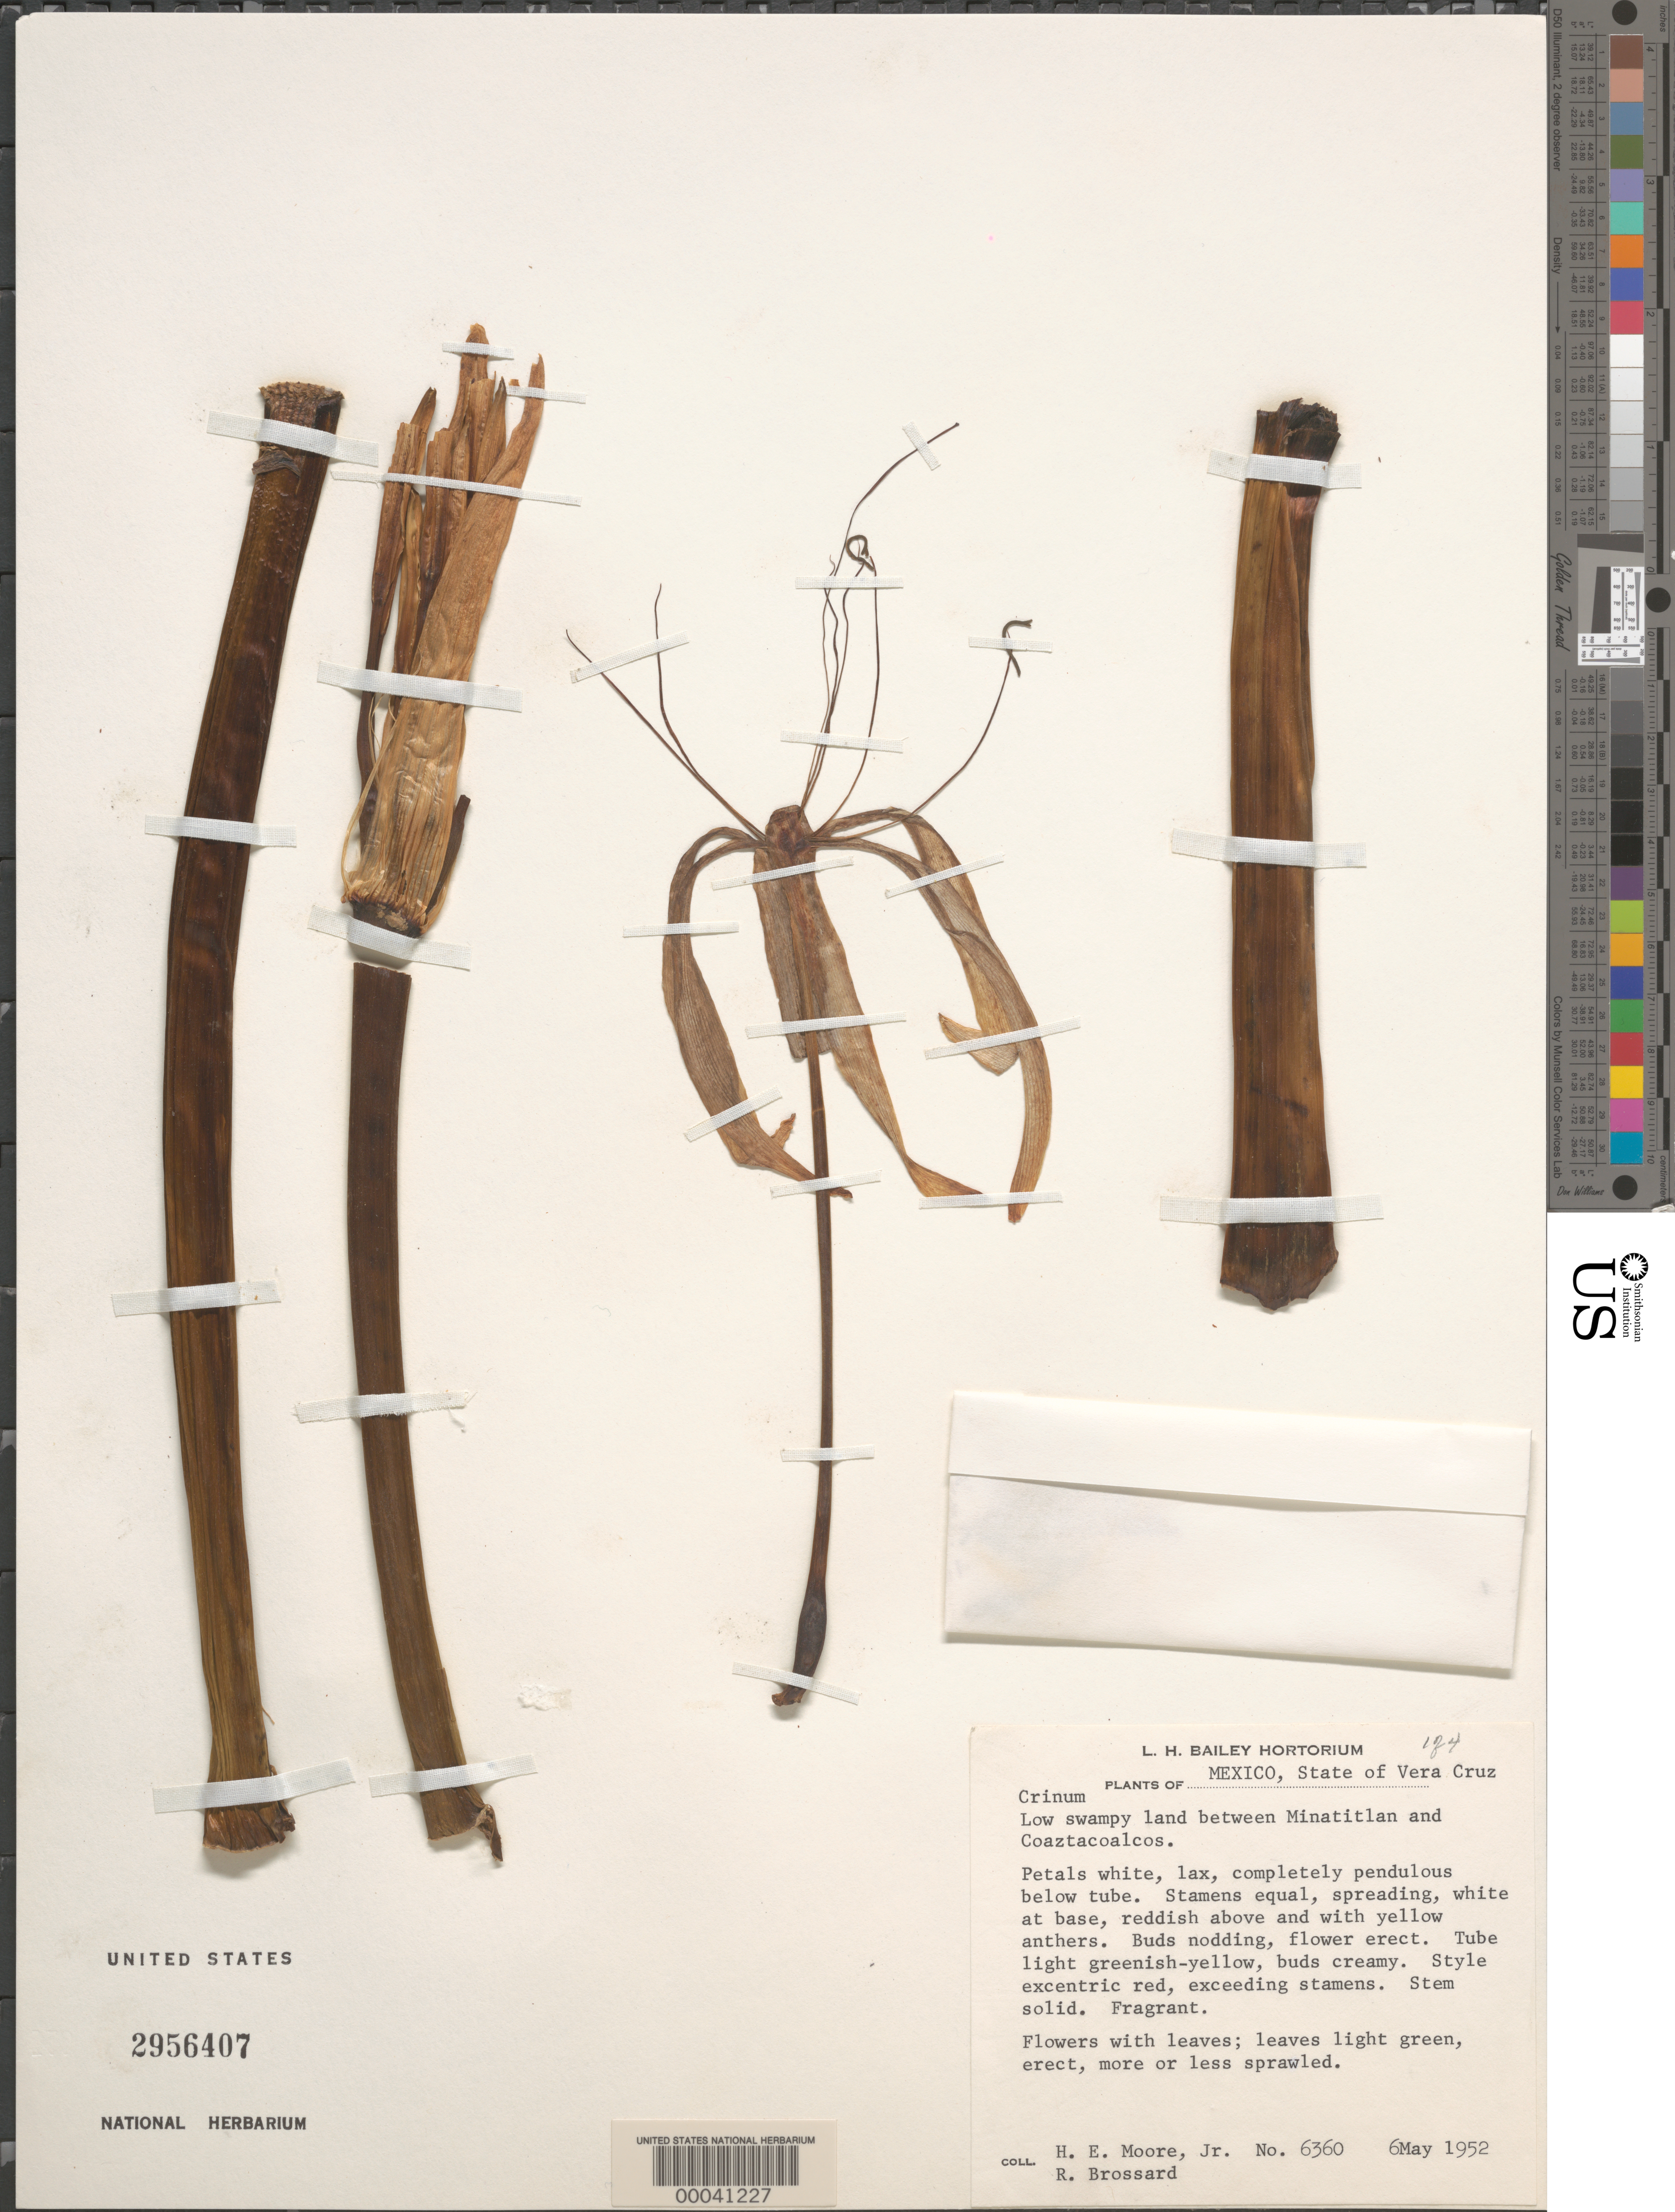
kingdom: Plantae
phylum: Tracheophyta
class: Liliopsida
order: Asparagales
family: Amaryllidaceae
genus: Crinum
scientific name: Crinum sp.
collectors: H. E. Moore & R. Brossard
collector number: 6360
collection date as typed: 06 May 1952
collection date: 1952-05-06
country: Mexico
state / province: Veracruz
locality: Between Minatitlán and coaztacoalcos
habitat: Low swampy land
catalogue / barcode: US 2956407